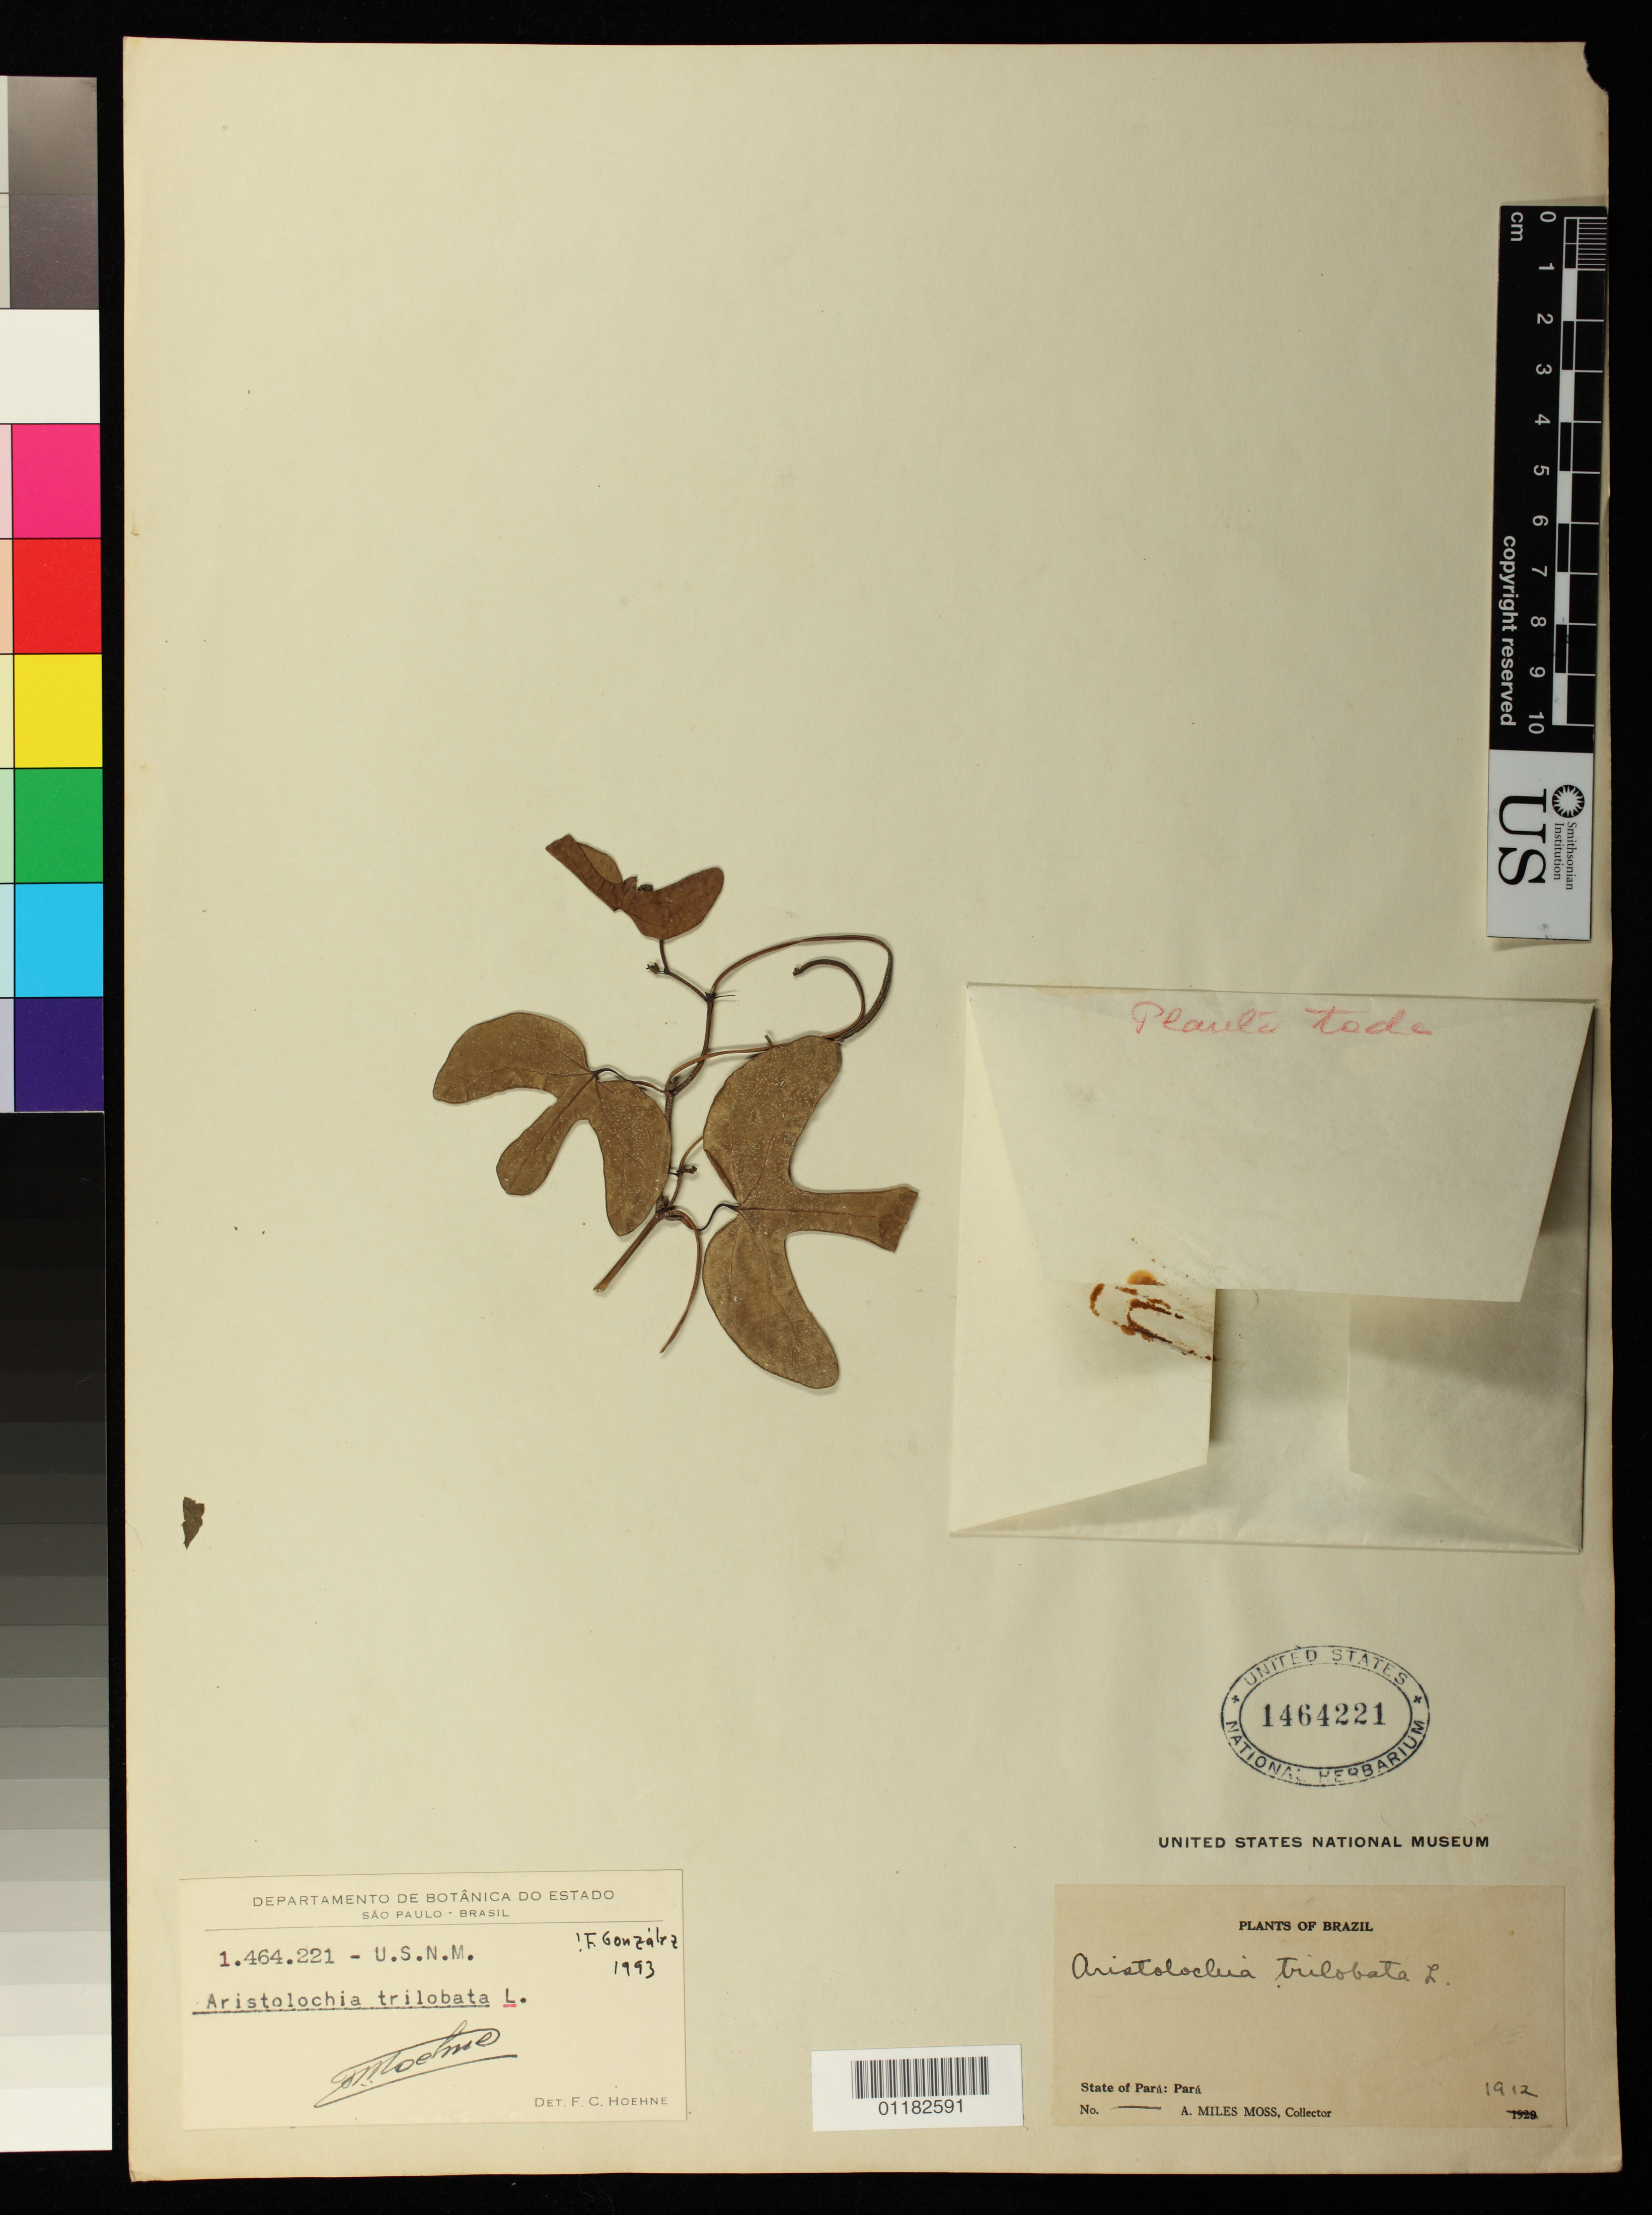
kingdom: Plantae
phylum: Tracheophyta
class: Magnoliopsida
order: Piperales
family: Aristolochiaceae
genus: Aristolochia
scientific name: Aristolochia trilobata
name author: L.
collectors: A. Miles Moss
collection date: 1912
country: Brazil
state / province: Pará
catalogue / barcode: US 1464221